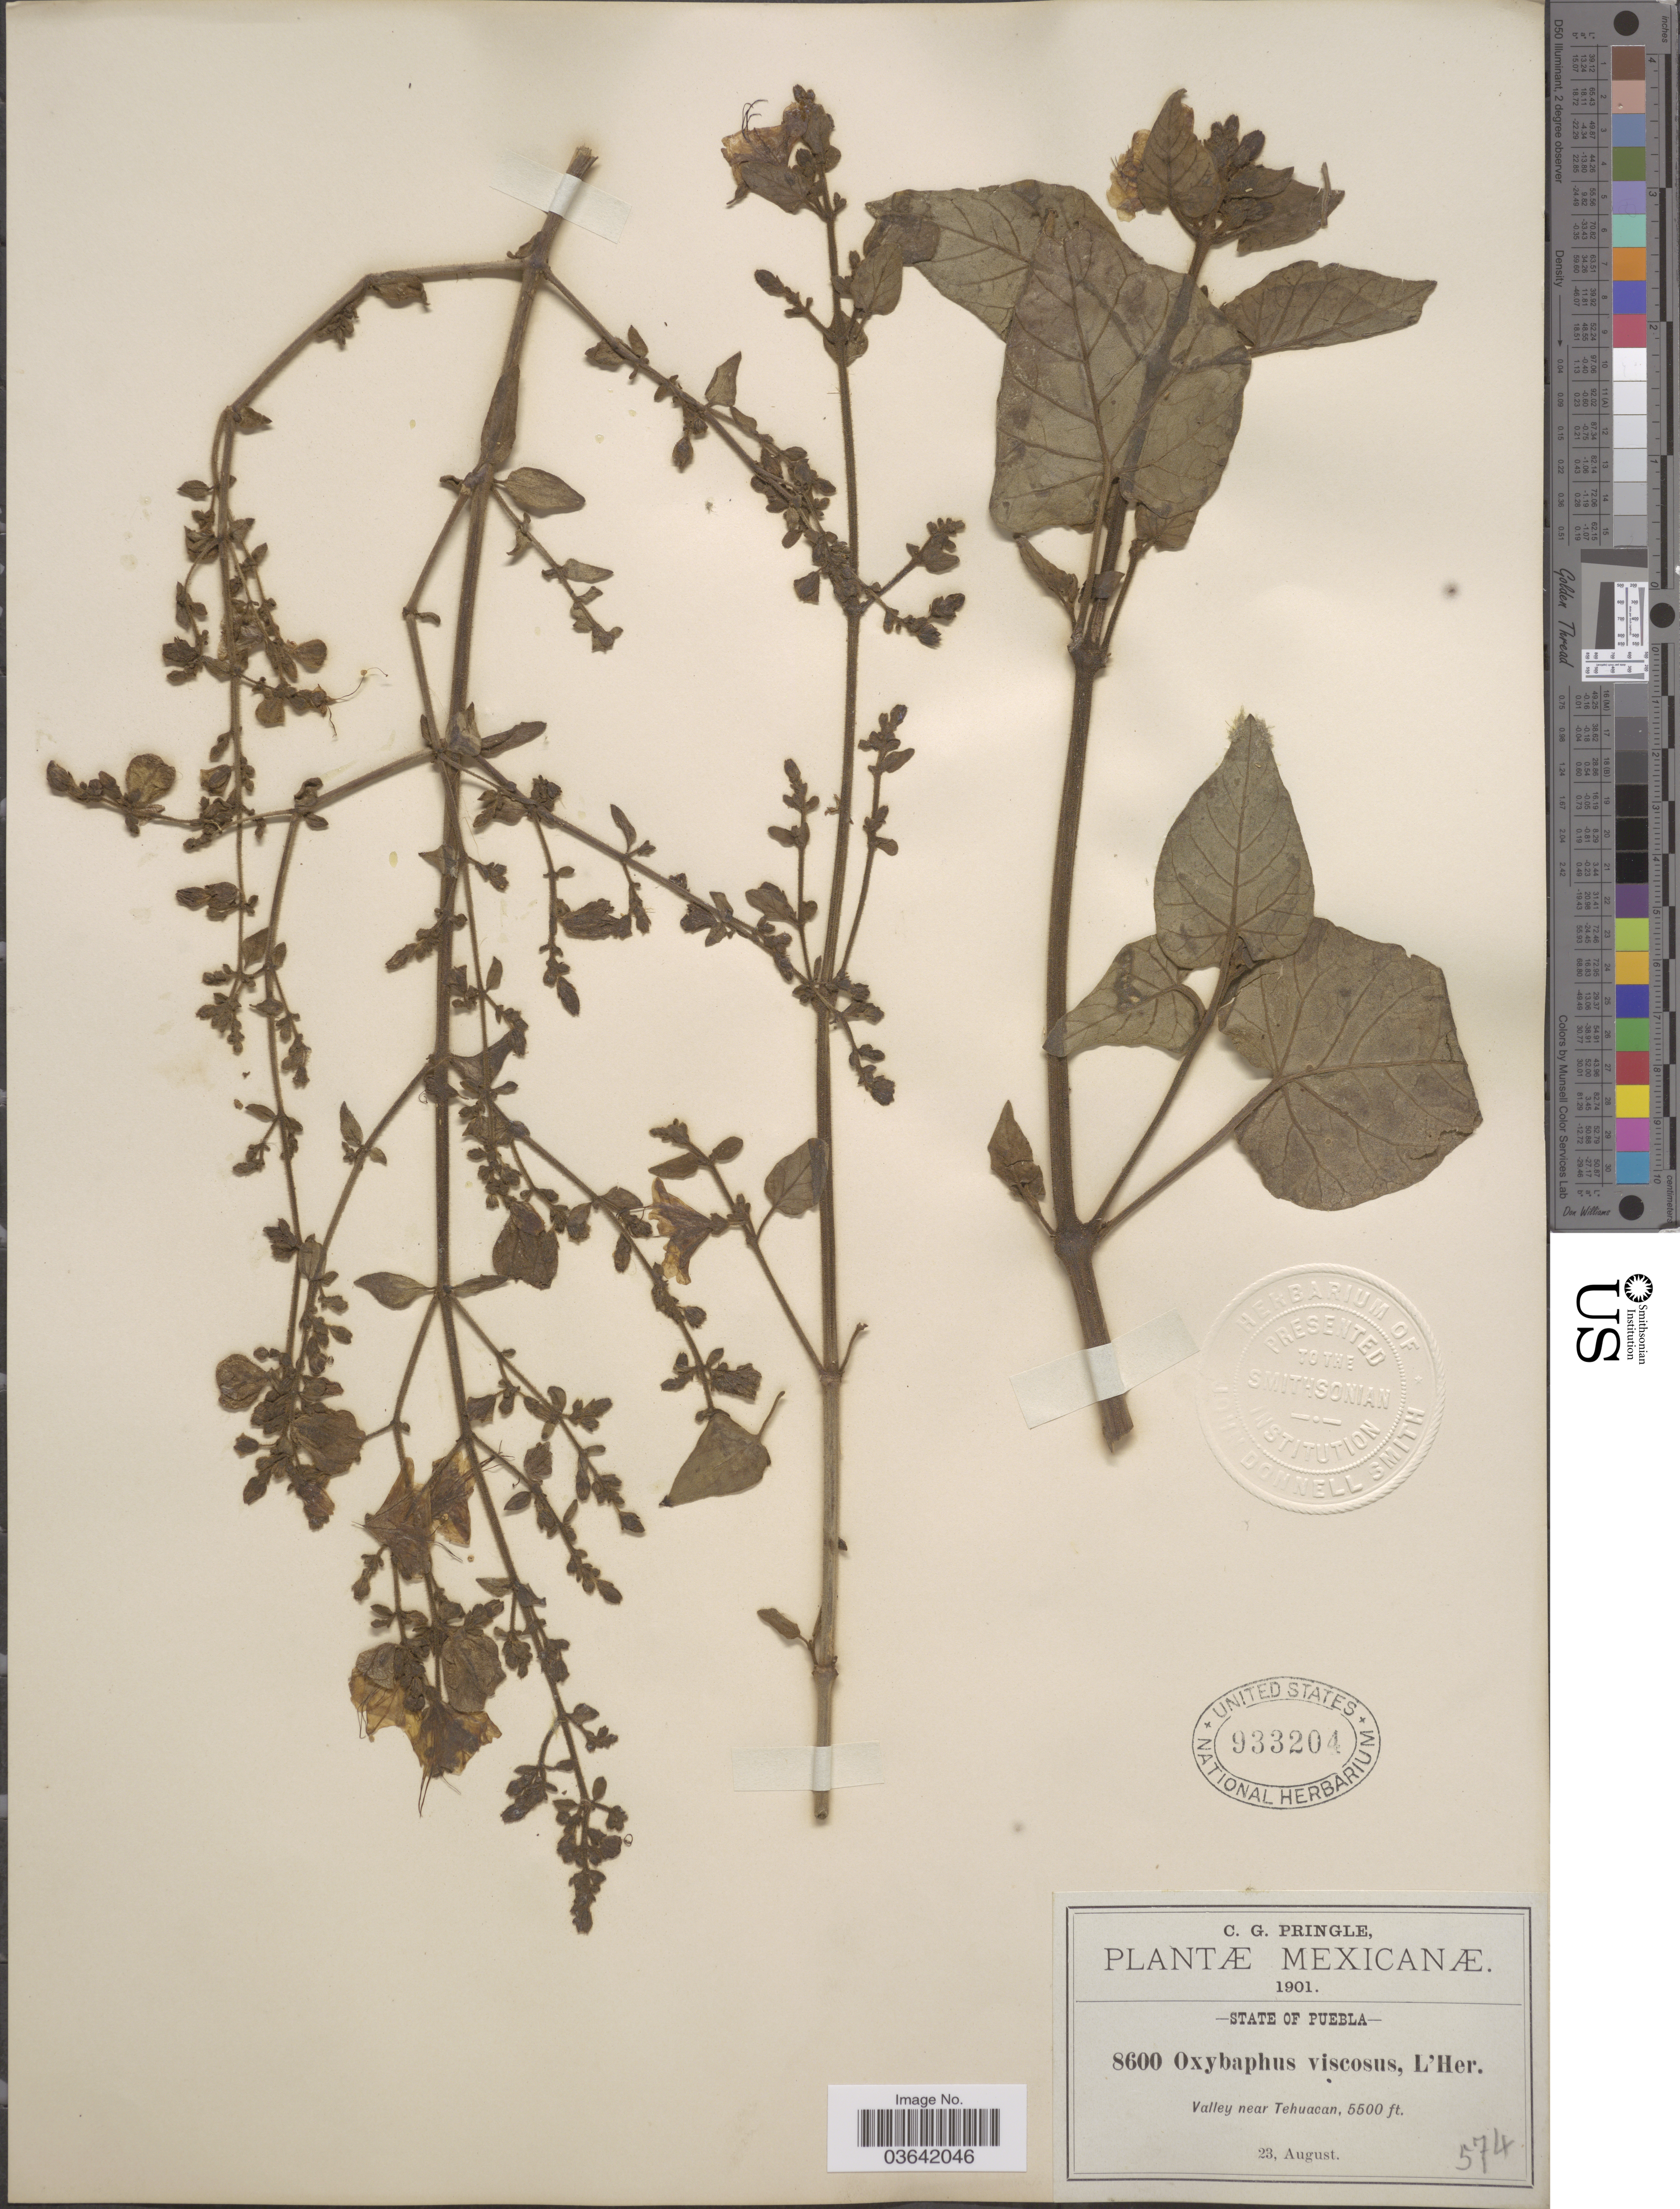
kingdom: Plantae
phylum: Tracheophyta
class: Magnoliopsida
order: Caryophyllales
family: Nyctaginaceae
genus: Mirabilis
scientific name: Mirabilis viscosa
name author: Cav.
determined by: Strong, Mark T., (BOT), Smithsonian Institution - National Museum of Natural History (UNITED STATES)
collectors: C. G. Pringle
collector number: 8600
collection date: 1901-08-23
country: Mexico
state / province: Puebla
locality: Valley near Tehuacan.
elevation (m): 1676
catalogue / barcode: US 933204